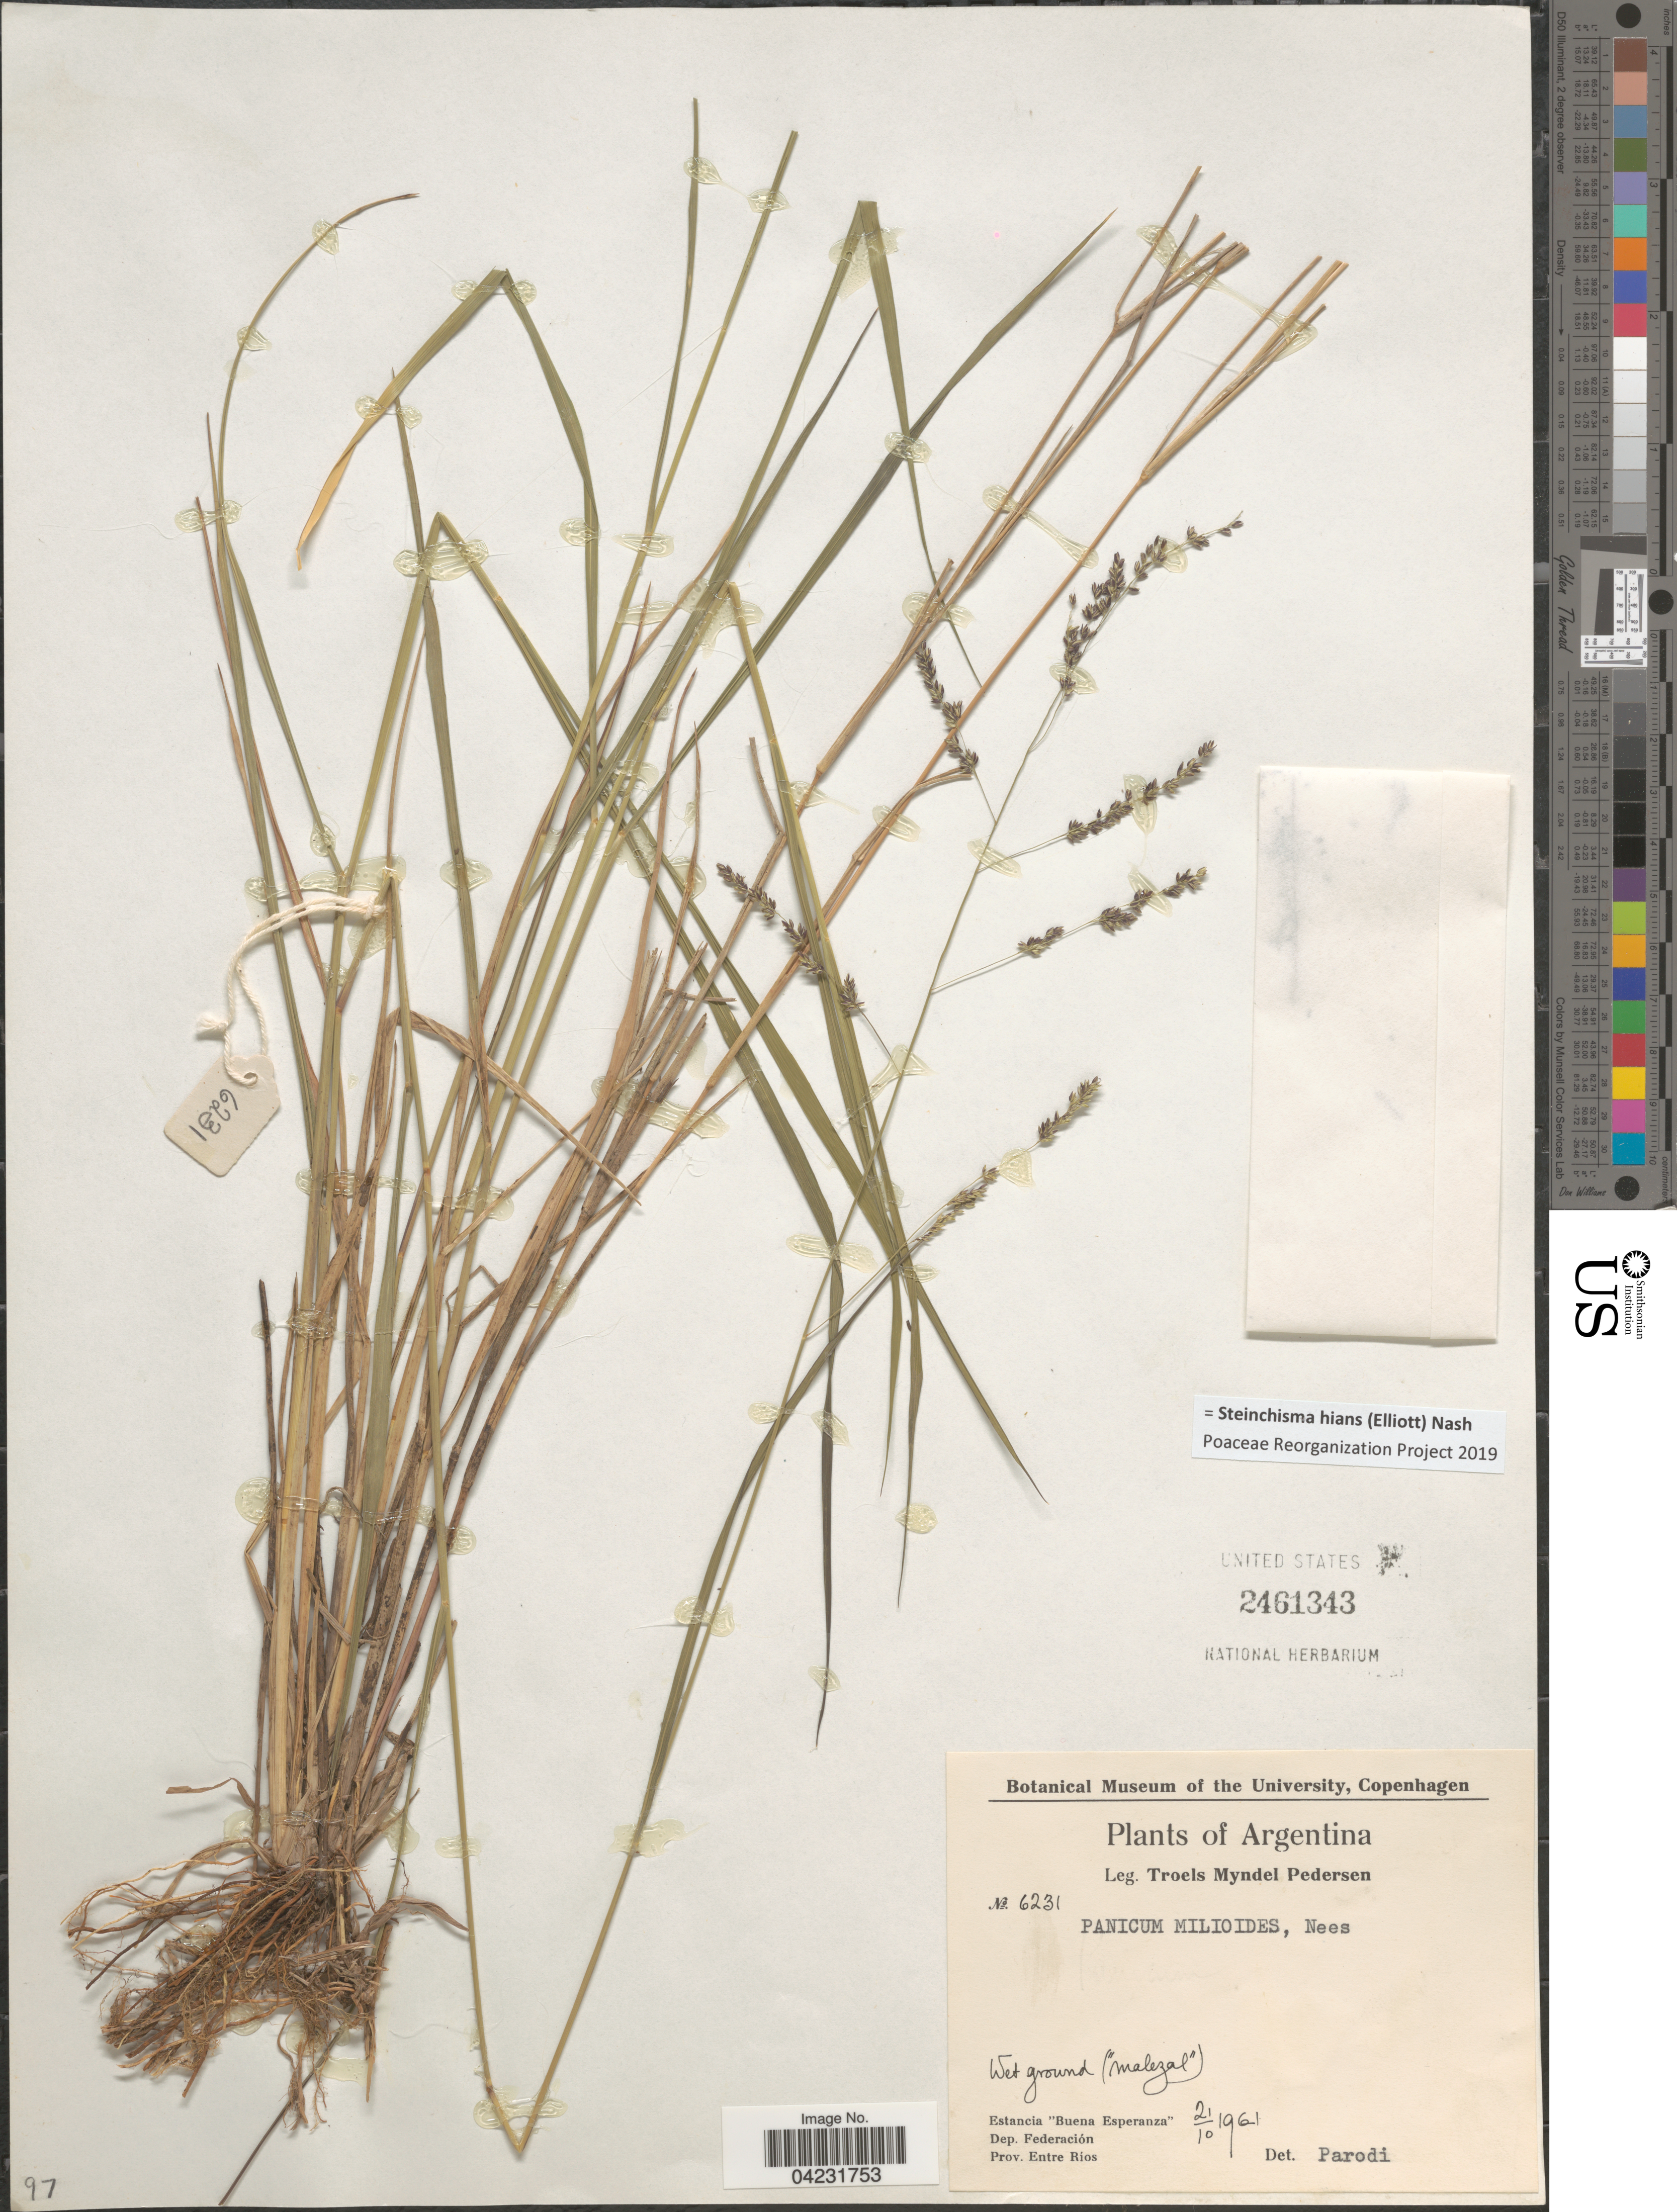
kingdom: Plantae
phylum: Tracheophyta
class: Liliopsida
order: Poales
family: Poaceae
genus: Steinchisma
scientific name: Steinchisma hians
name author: (Elliott) Nash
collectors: T. Pederson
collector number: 6231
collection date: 1961-10-21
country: Argentina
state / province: Entre Rios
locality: Wet ground ("malezal"). Estancia "Buena Esperanza". Dep. Federación.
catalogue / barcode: US 2461343